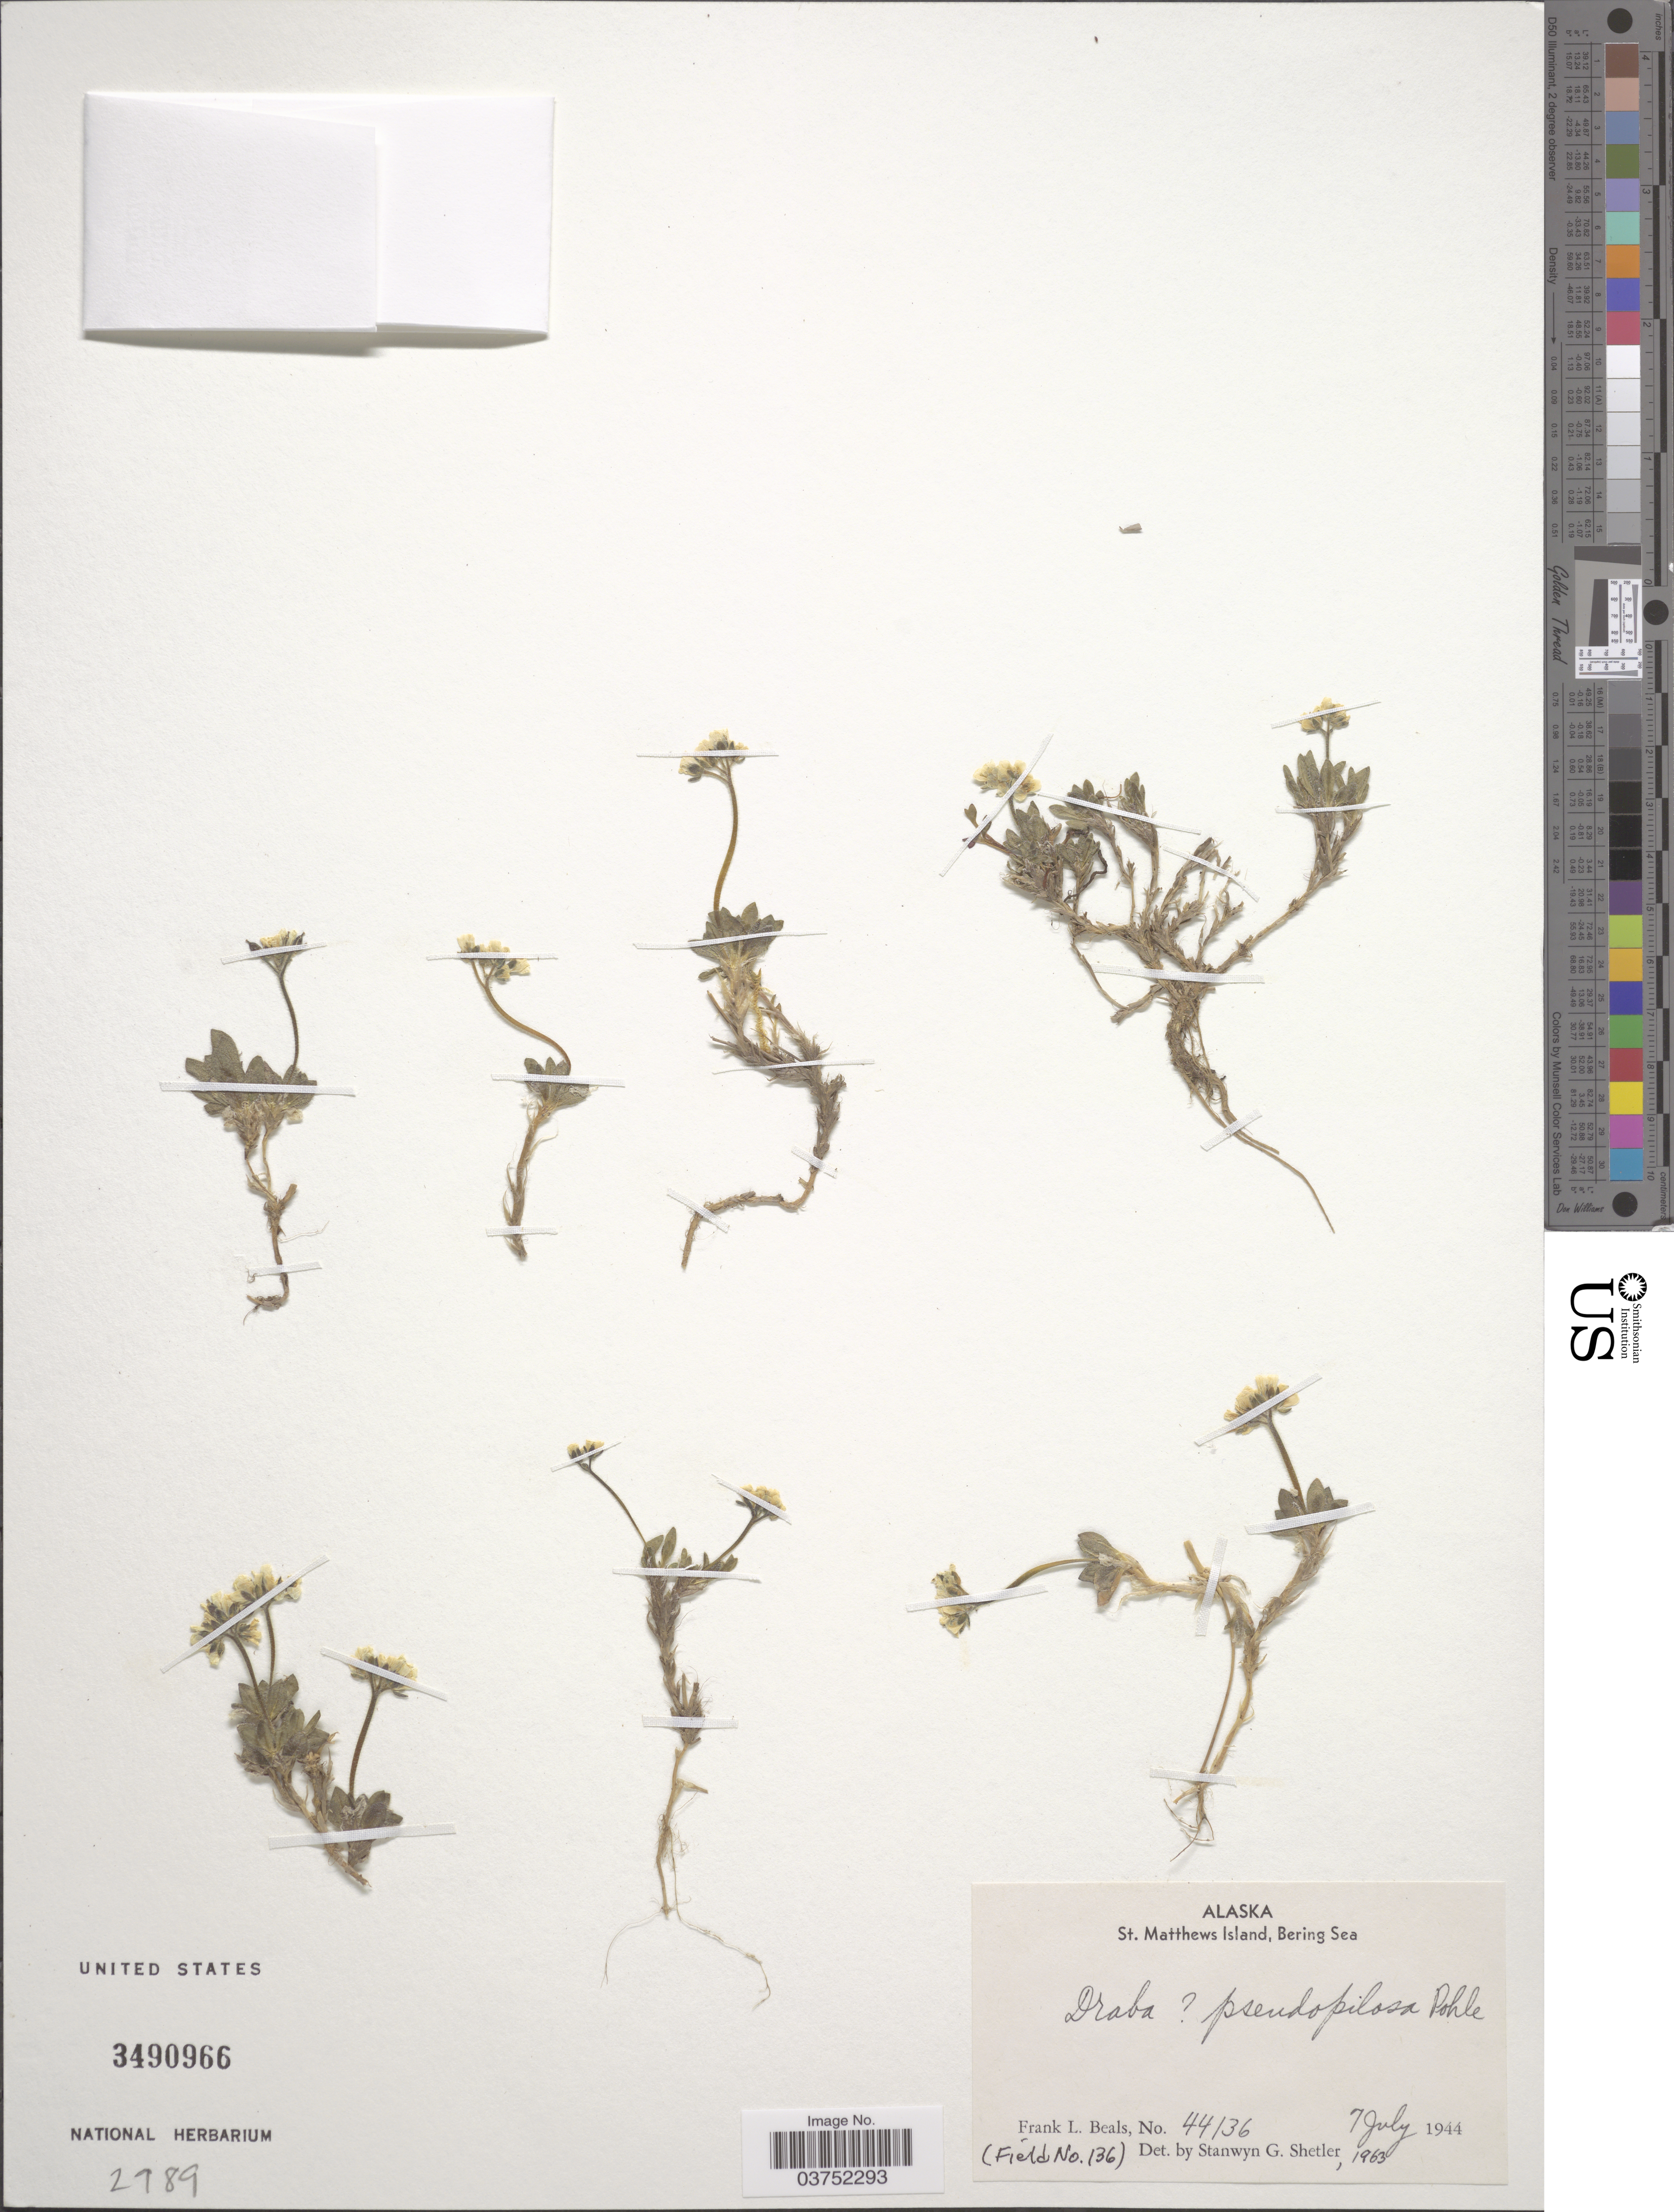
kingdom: Plantae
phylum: Tracheophyta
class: Magnoliopsida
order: Brassicales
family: Brassicaceae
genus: Draba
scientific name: Draba pseudopilosa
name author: Pohle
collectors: F. Beals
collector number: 44136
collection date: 1944-07-07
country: United States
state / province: Alaska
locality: St. Matthews Island, Bering Sea.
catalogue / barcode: US 3490966